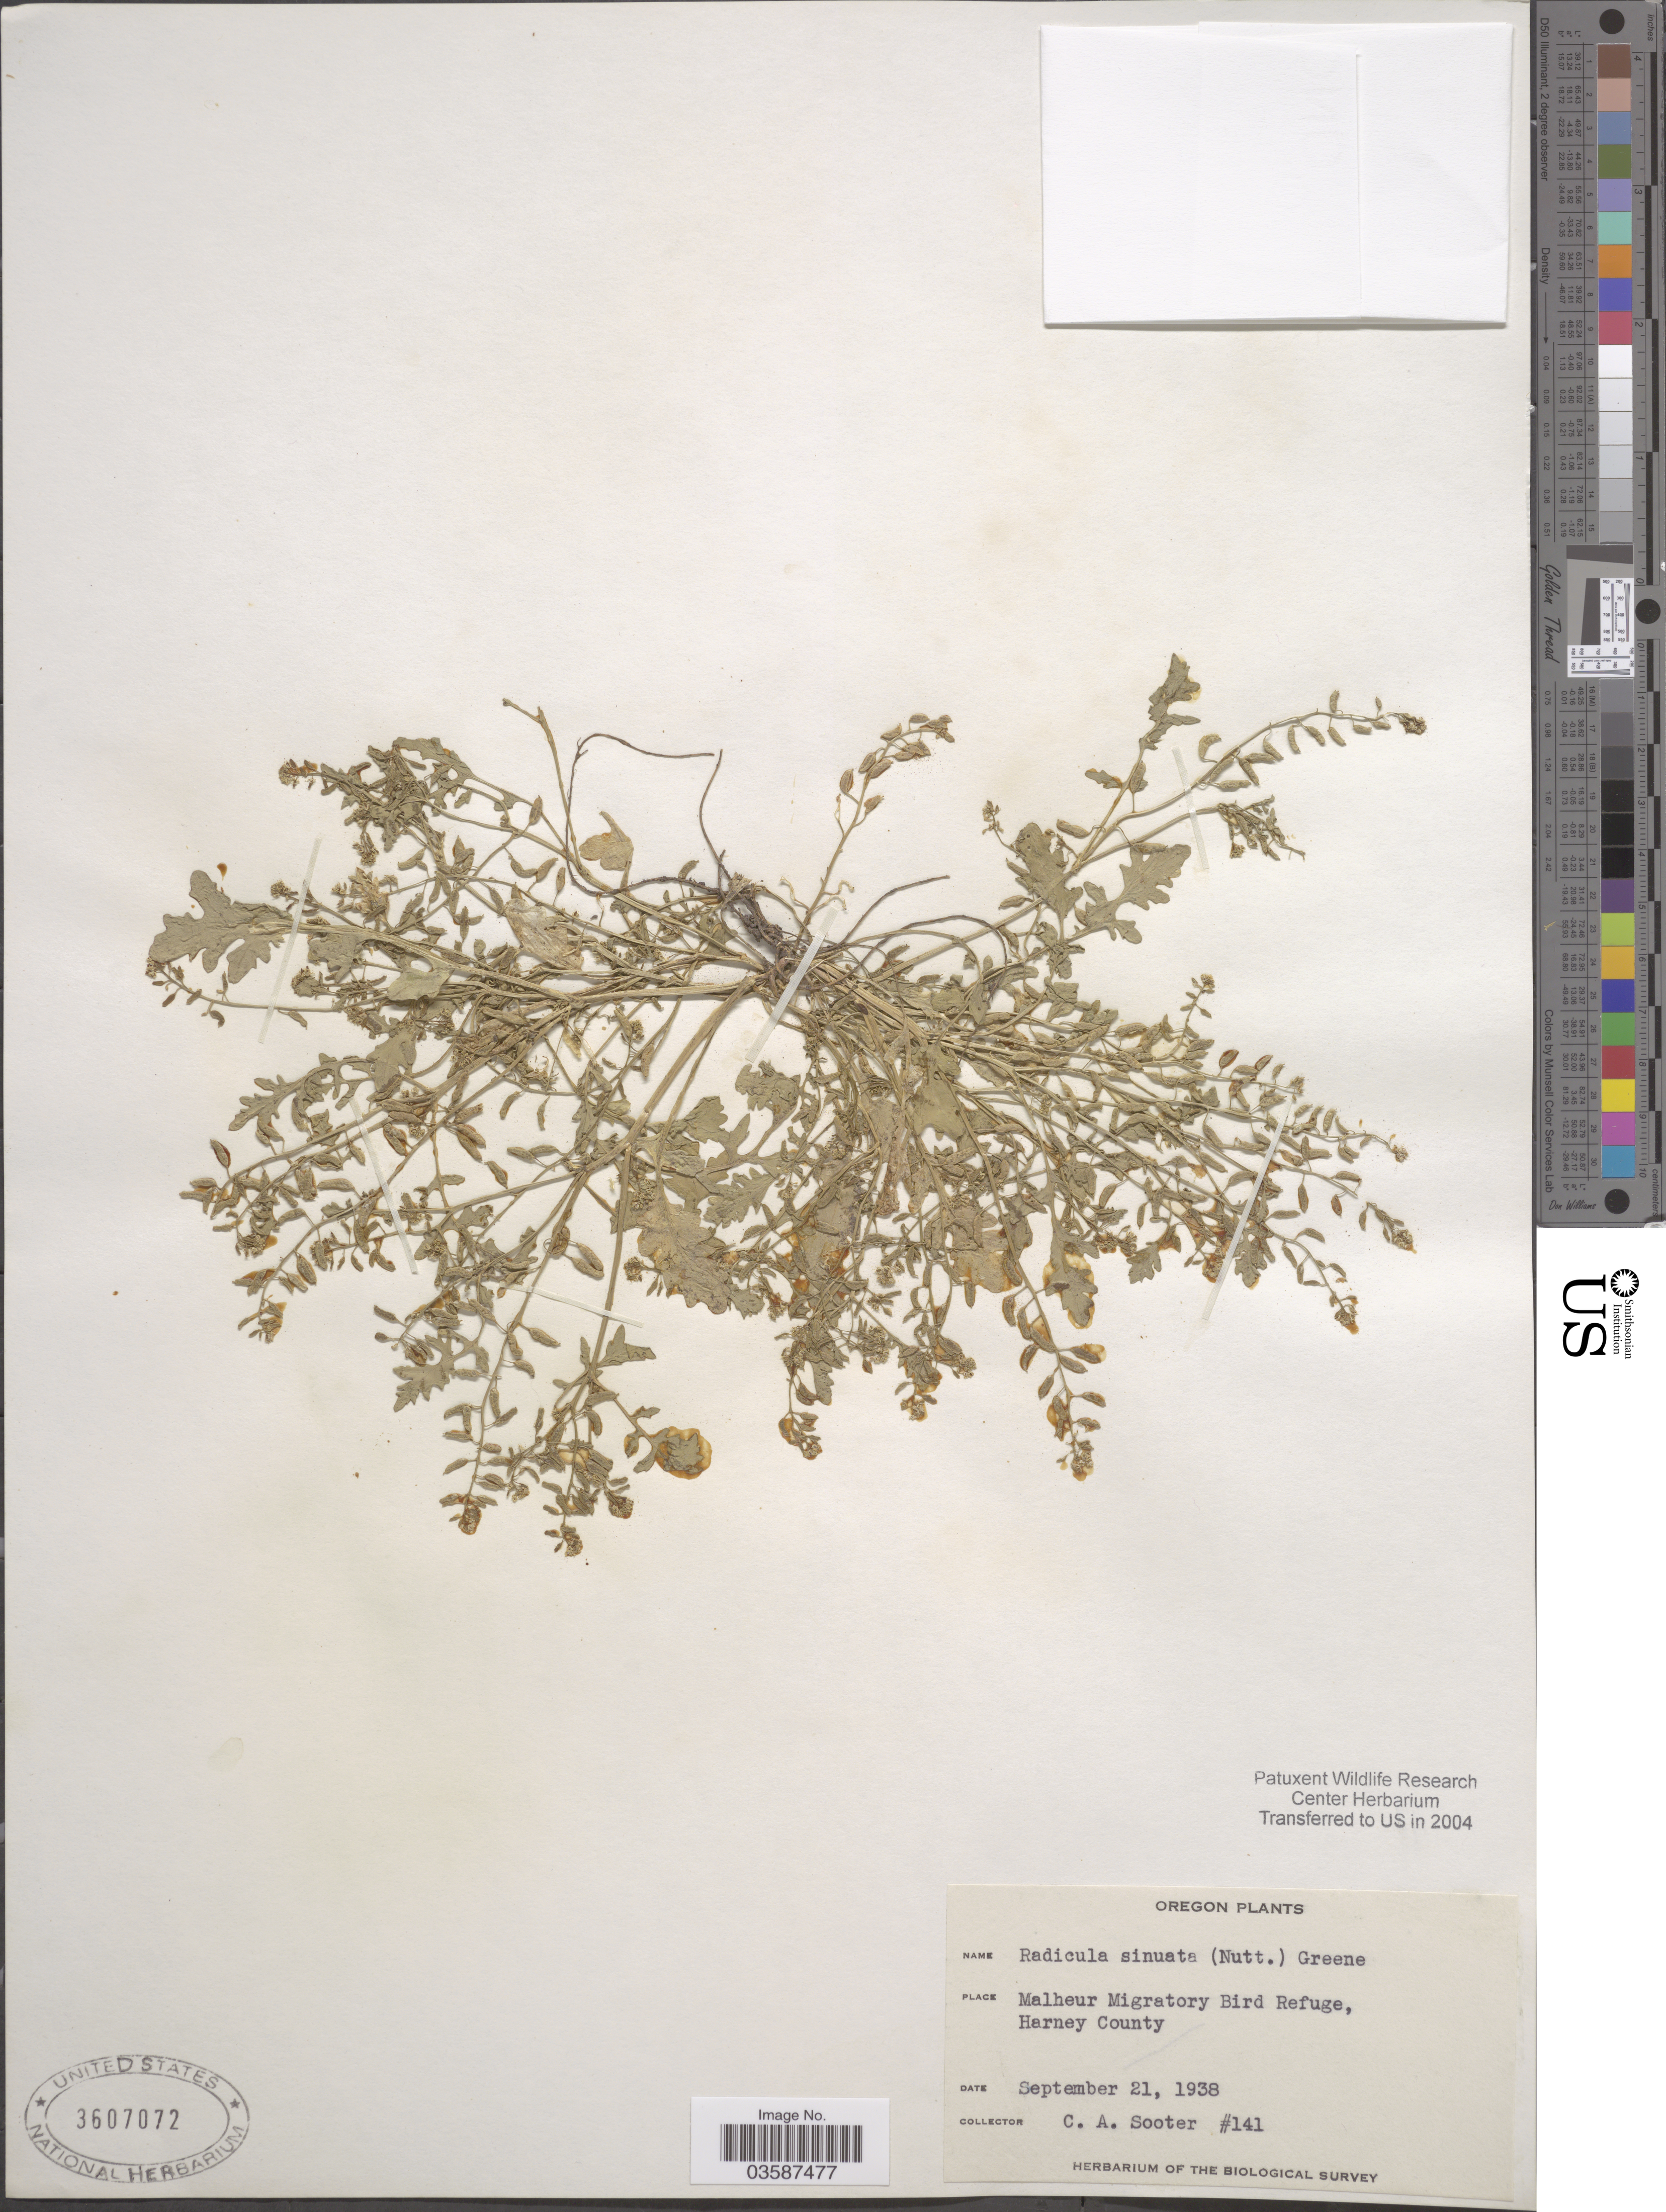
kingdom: Plantae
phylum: Tracheophyta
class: Magnoliopsida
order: Brassicales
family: Brassicaceae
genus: Rorippa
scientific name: Rorippa sinuata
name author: (Nutt.) Hitchc.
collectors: C. Sooter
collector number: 141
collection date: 1938-09-21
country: United States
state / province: Oregon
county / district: Harney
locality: Malheur Migratory Bird Refuge, Harney County.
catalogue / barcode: US 3607072